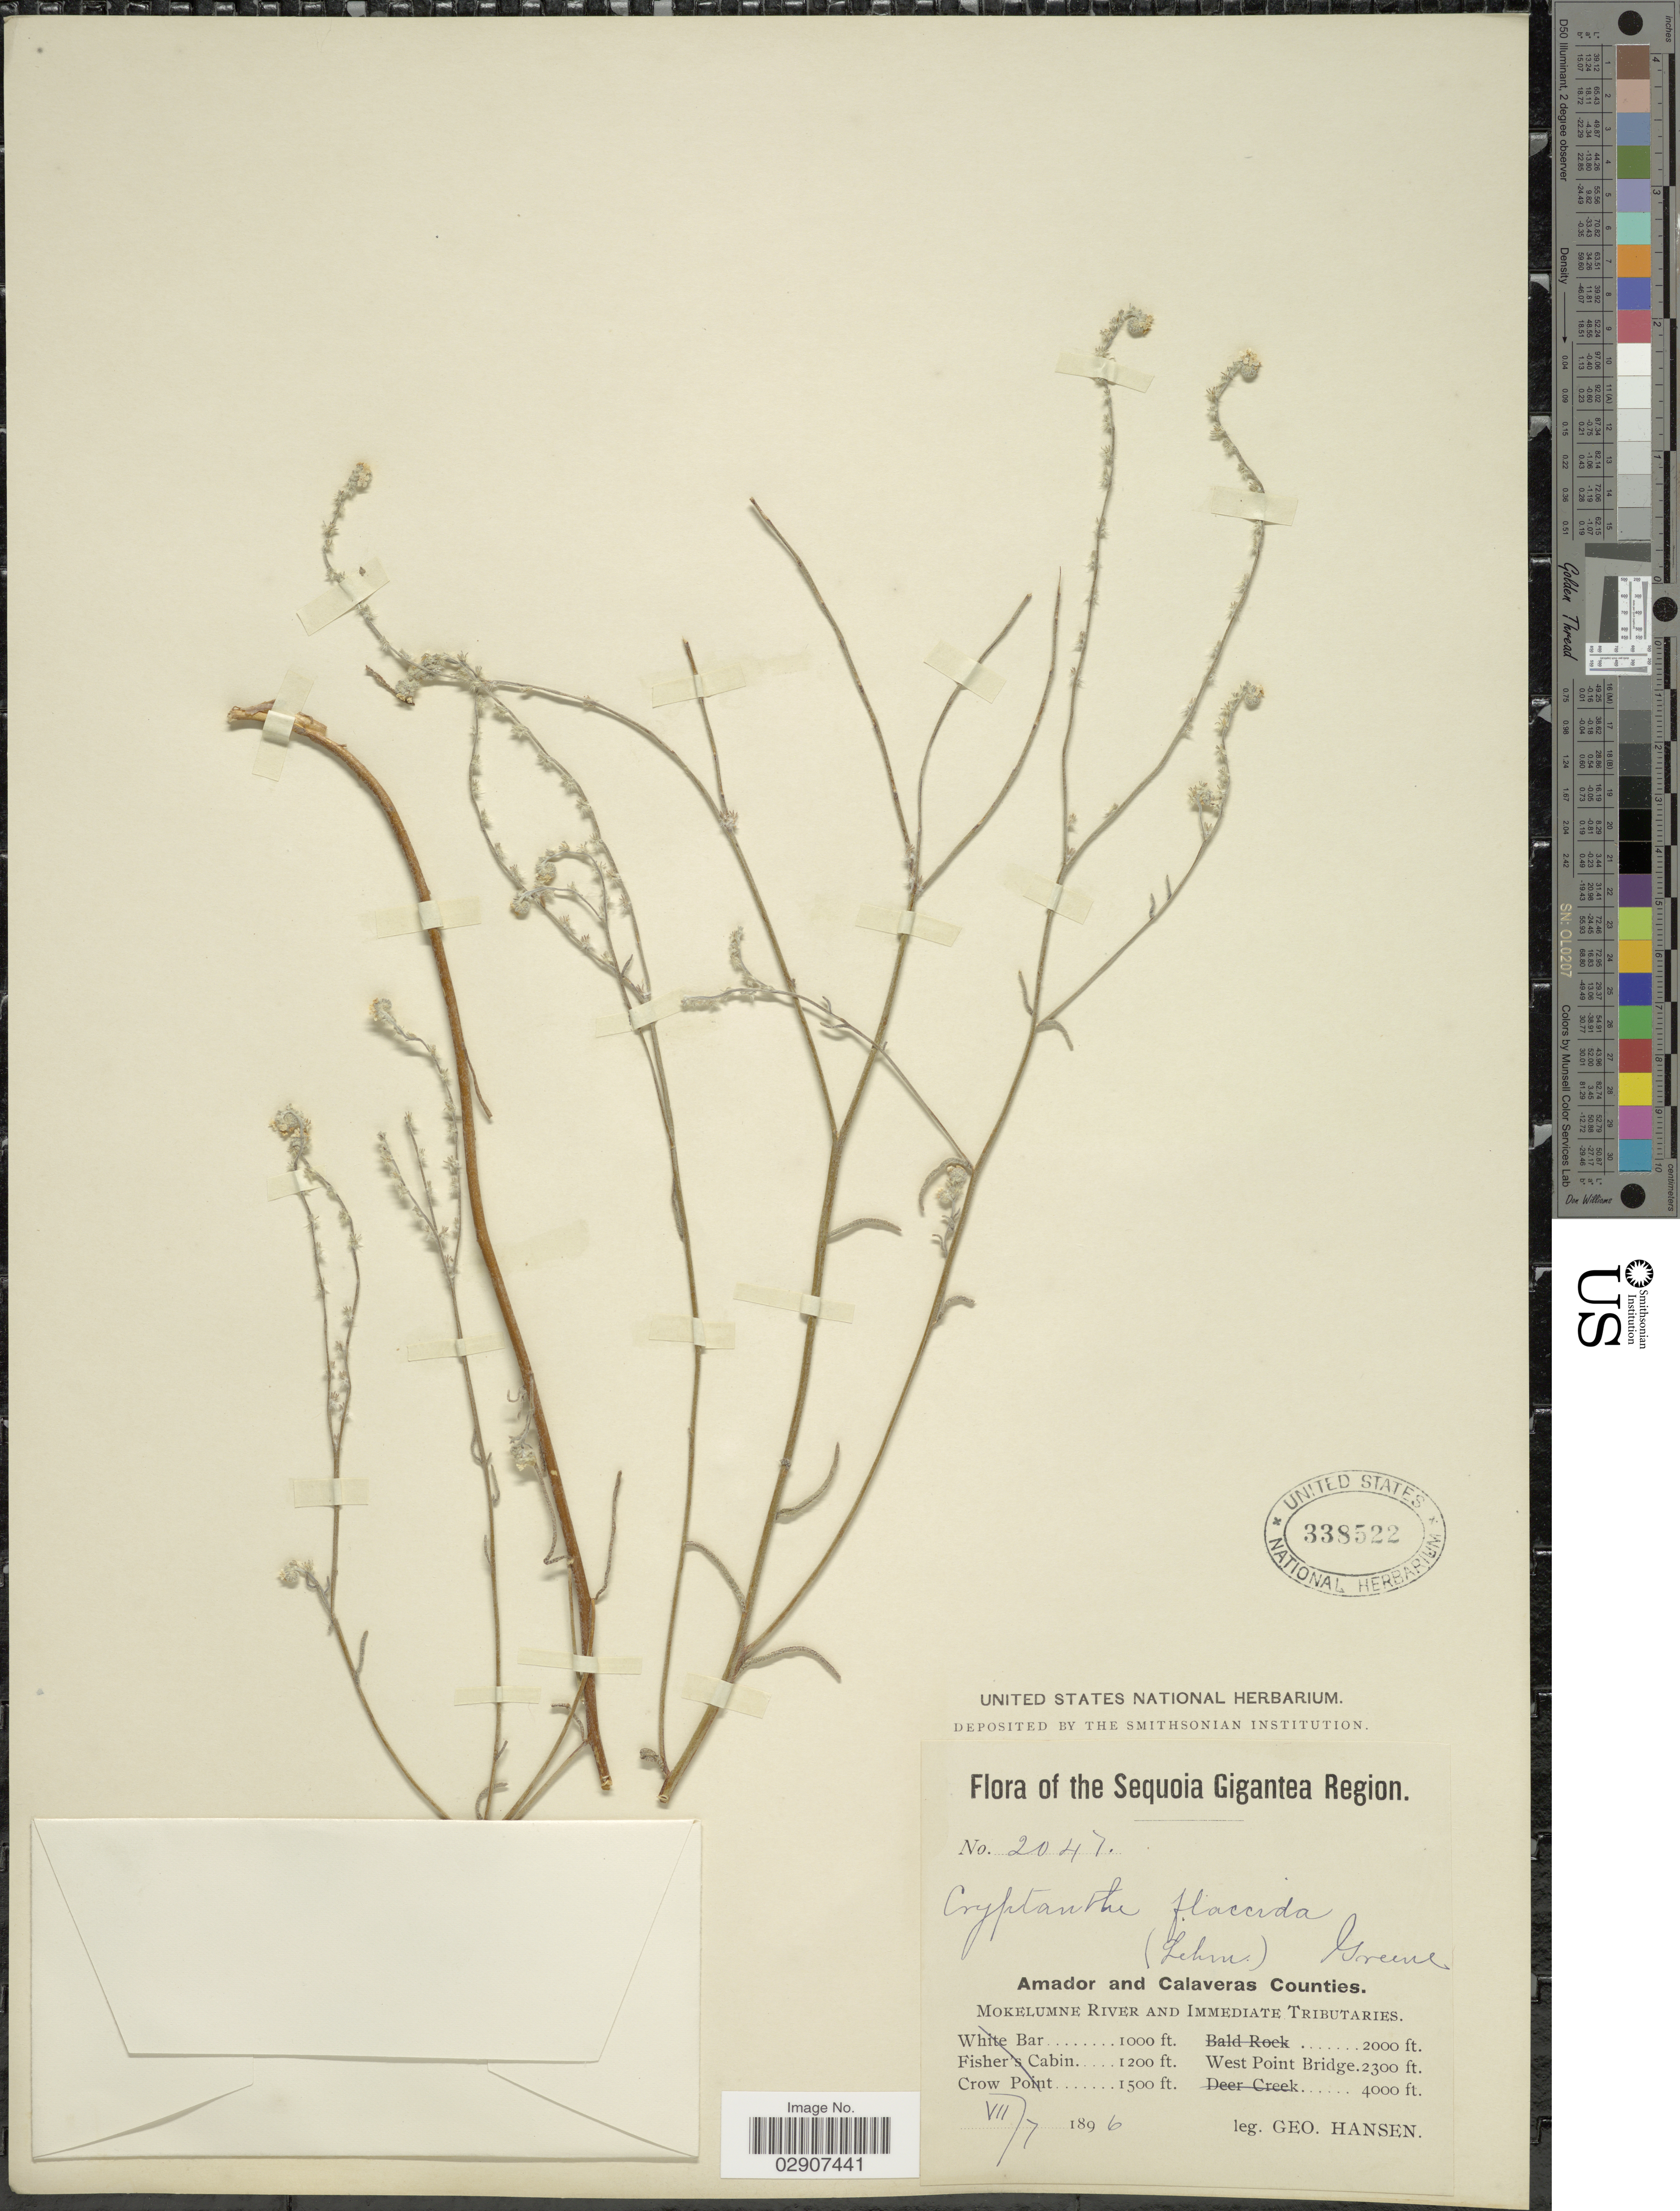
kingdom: Plantae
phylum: Tracheophyta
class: Magnoliopsida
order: Boraginales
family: Boraginaceae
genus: Cryptantha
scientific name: Cryptantha flaccida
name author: (Douglas ex Lehm.) Greene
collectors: G. Hansen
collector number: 2047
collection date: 1896-07-07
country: United States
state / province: California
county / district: Calaveras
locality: The Sequoia Gigantea Region, Amador and Calaveras Counties, Mokelumne River and Immediate Tributaries, West Point Bridge.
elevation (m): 701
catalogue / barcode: US 338522